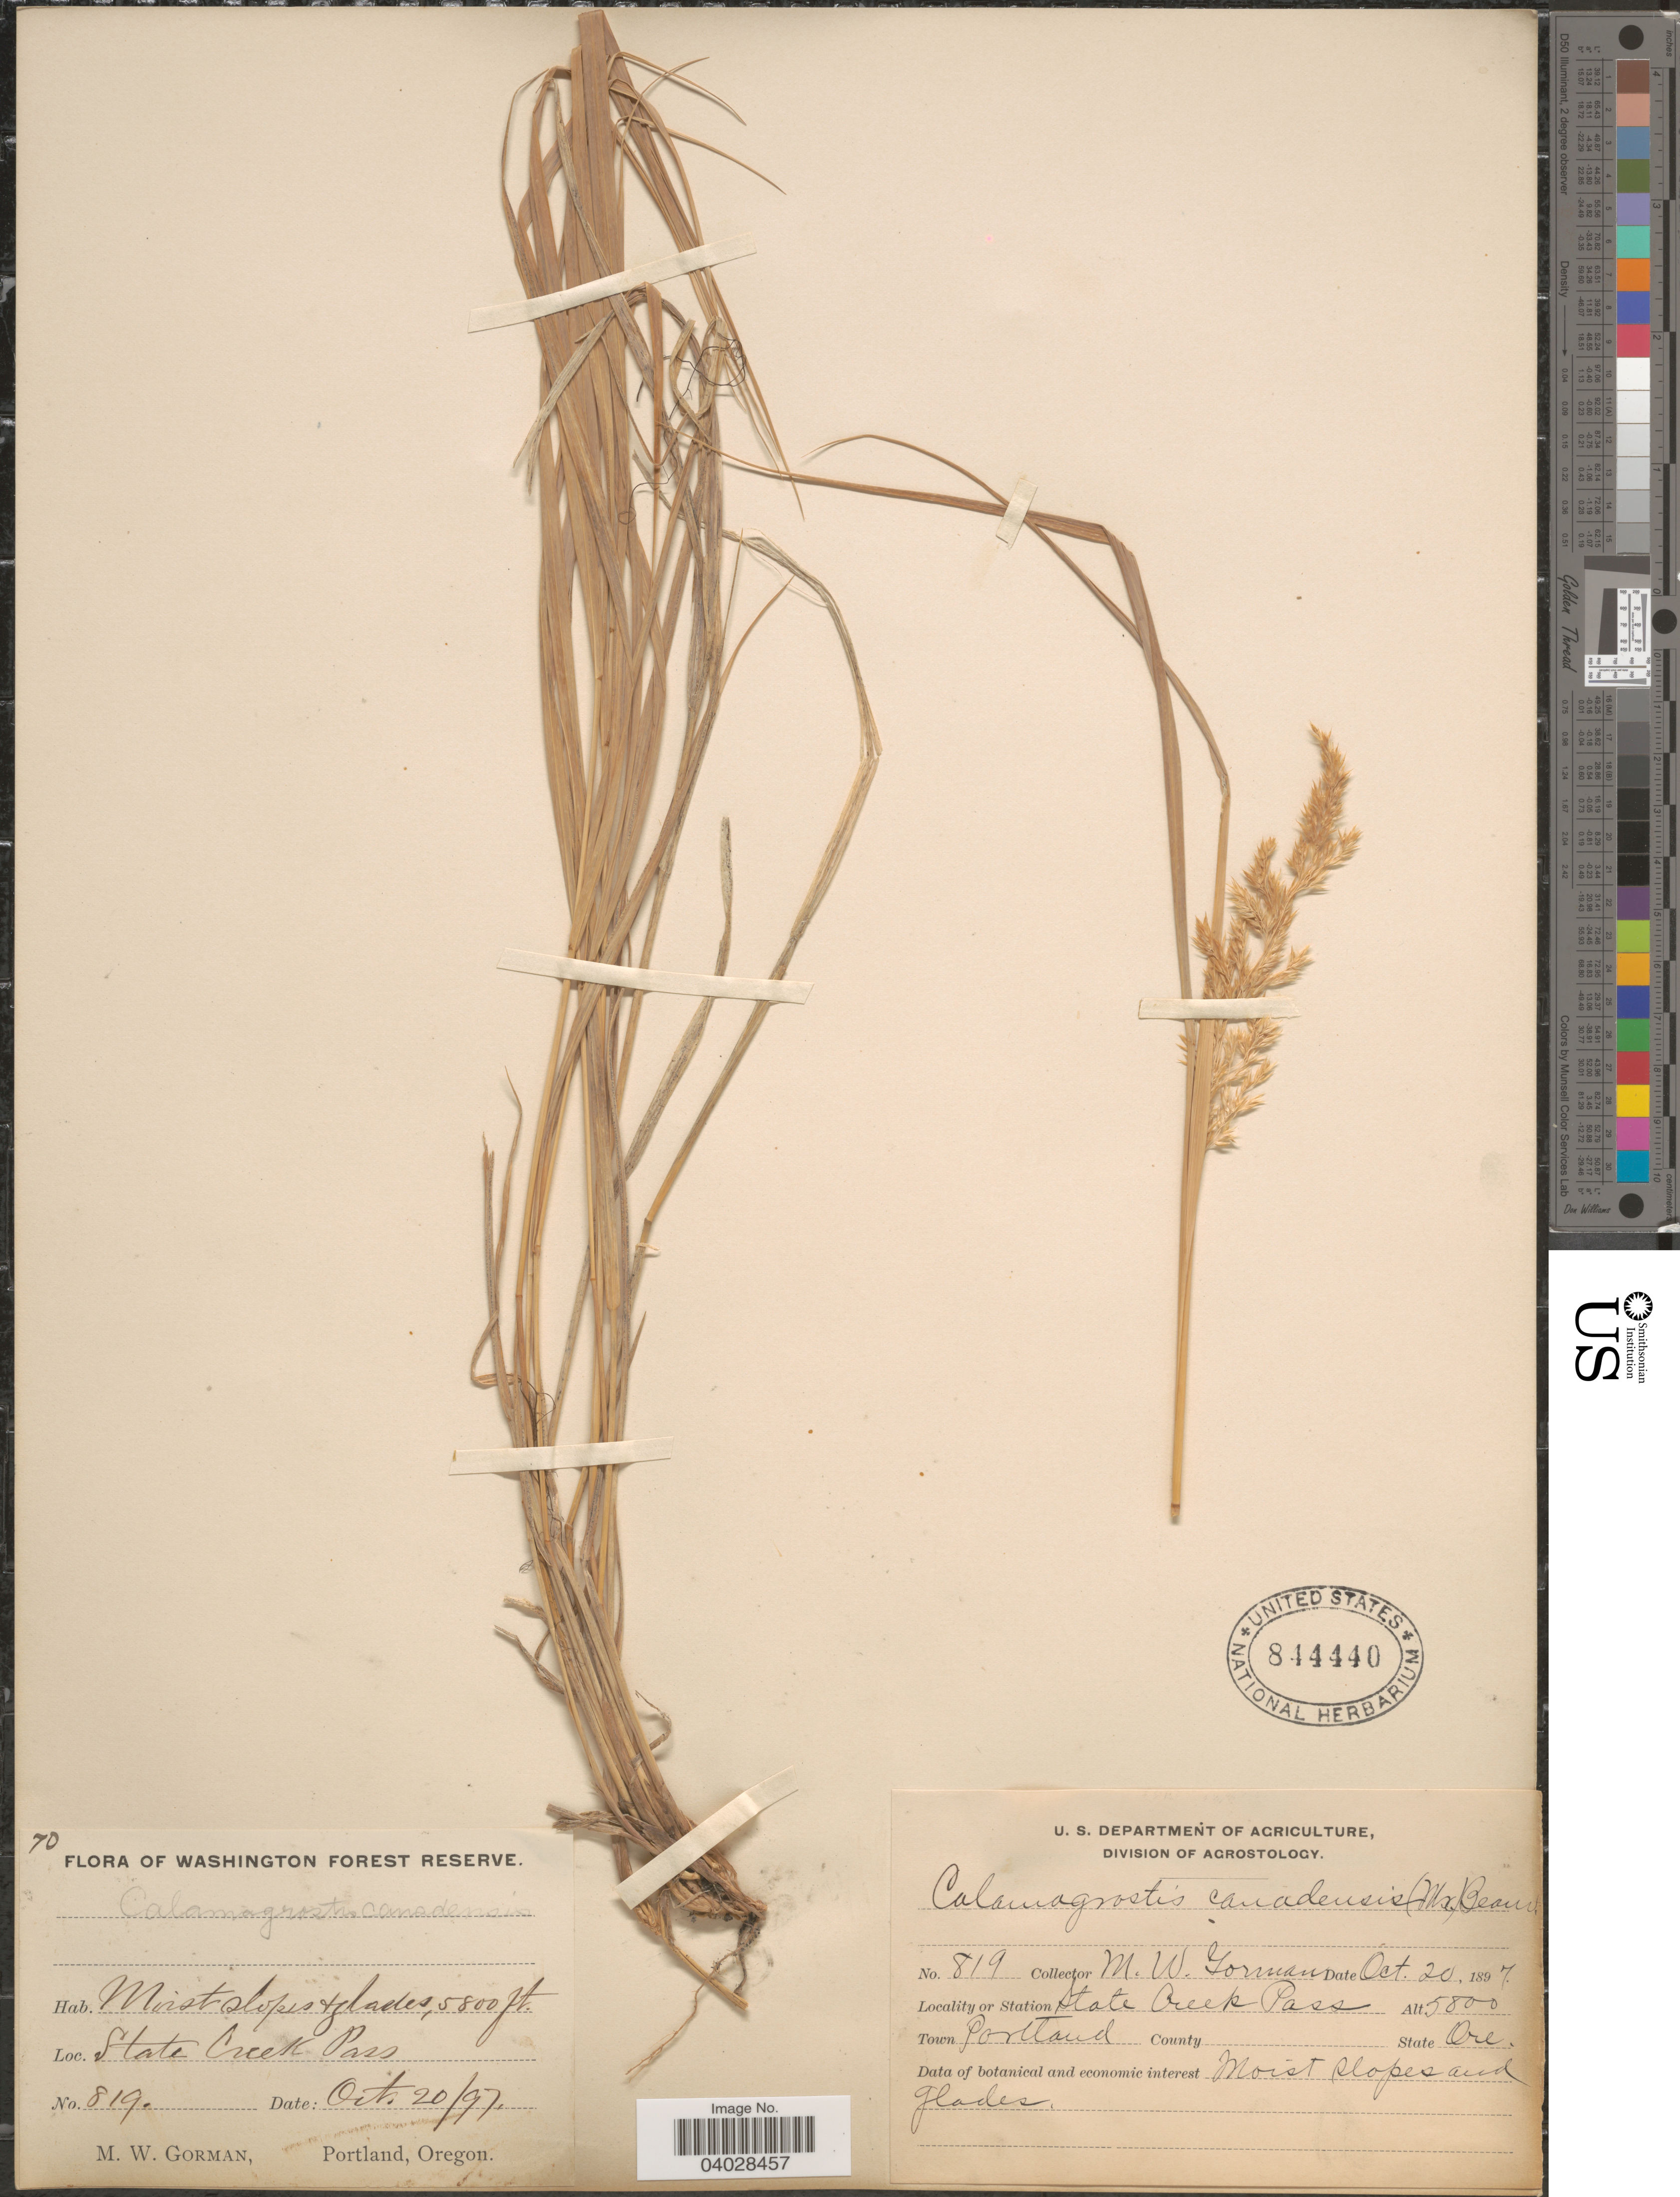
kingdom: Plantae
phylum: Tracheophyta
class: Liliopsida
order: Poales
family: Poaceae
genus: Calamagrostis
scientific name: Calamagrostis canadensis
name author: (Michx.) P. Beauv.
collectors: M. W. Gorman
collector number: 819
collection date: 1897-10-20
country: United States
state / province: Oregon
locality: Station State Creek Pass. Town Portland.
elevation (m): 1768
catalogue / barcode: US 844440